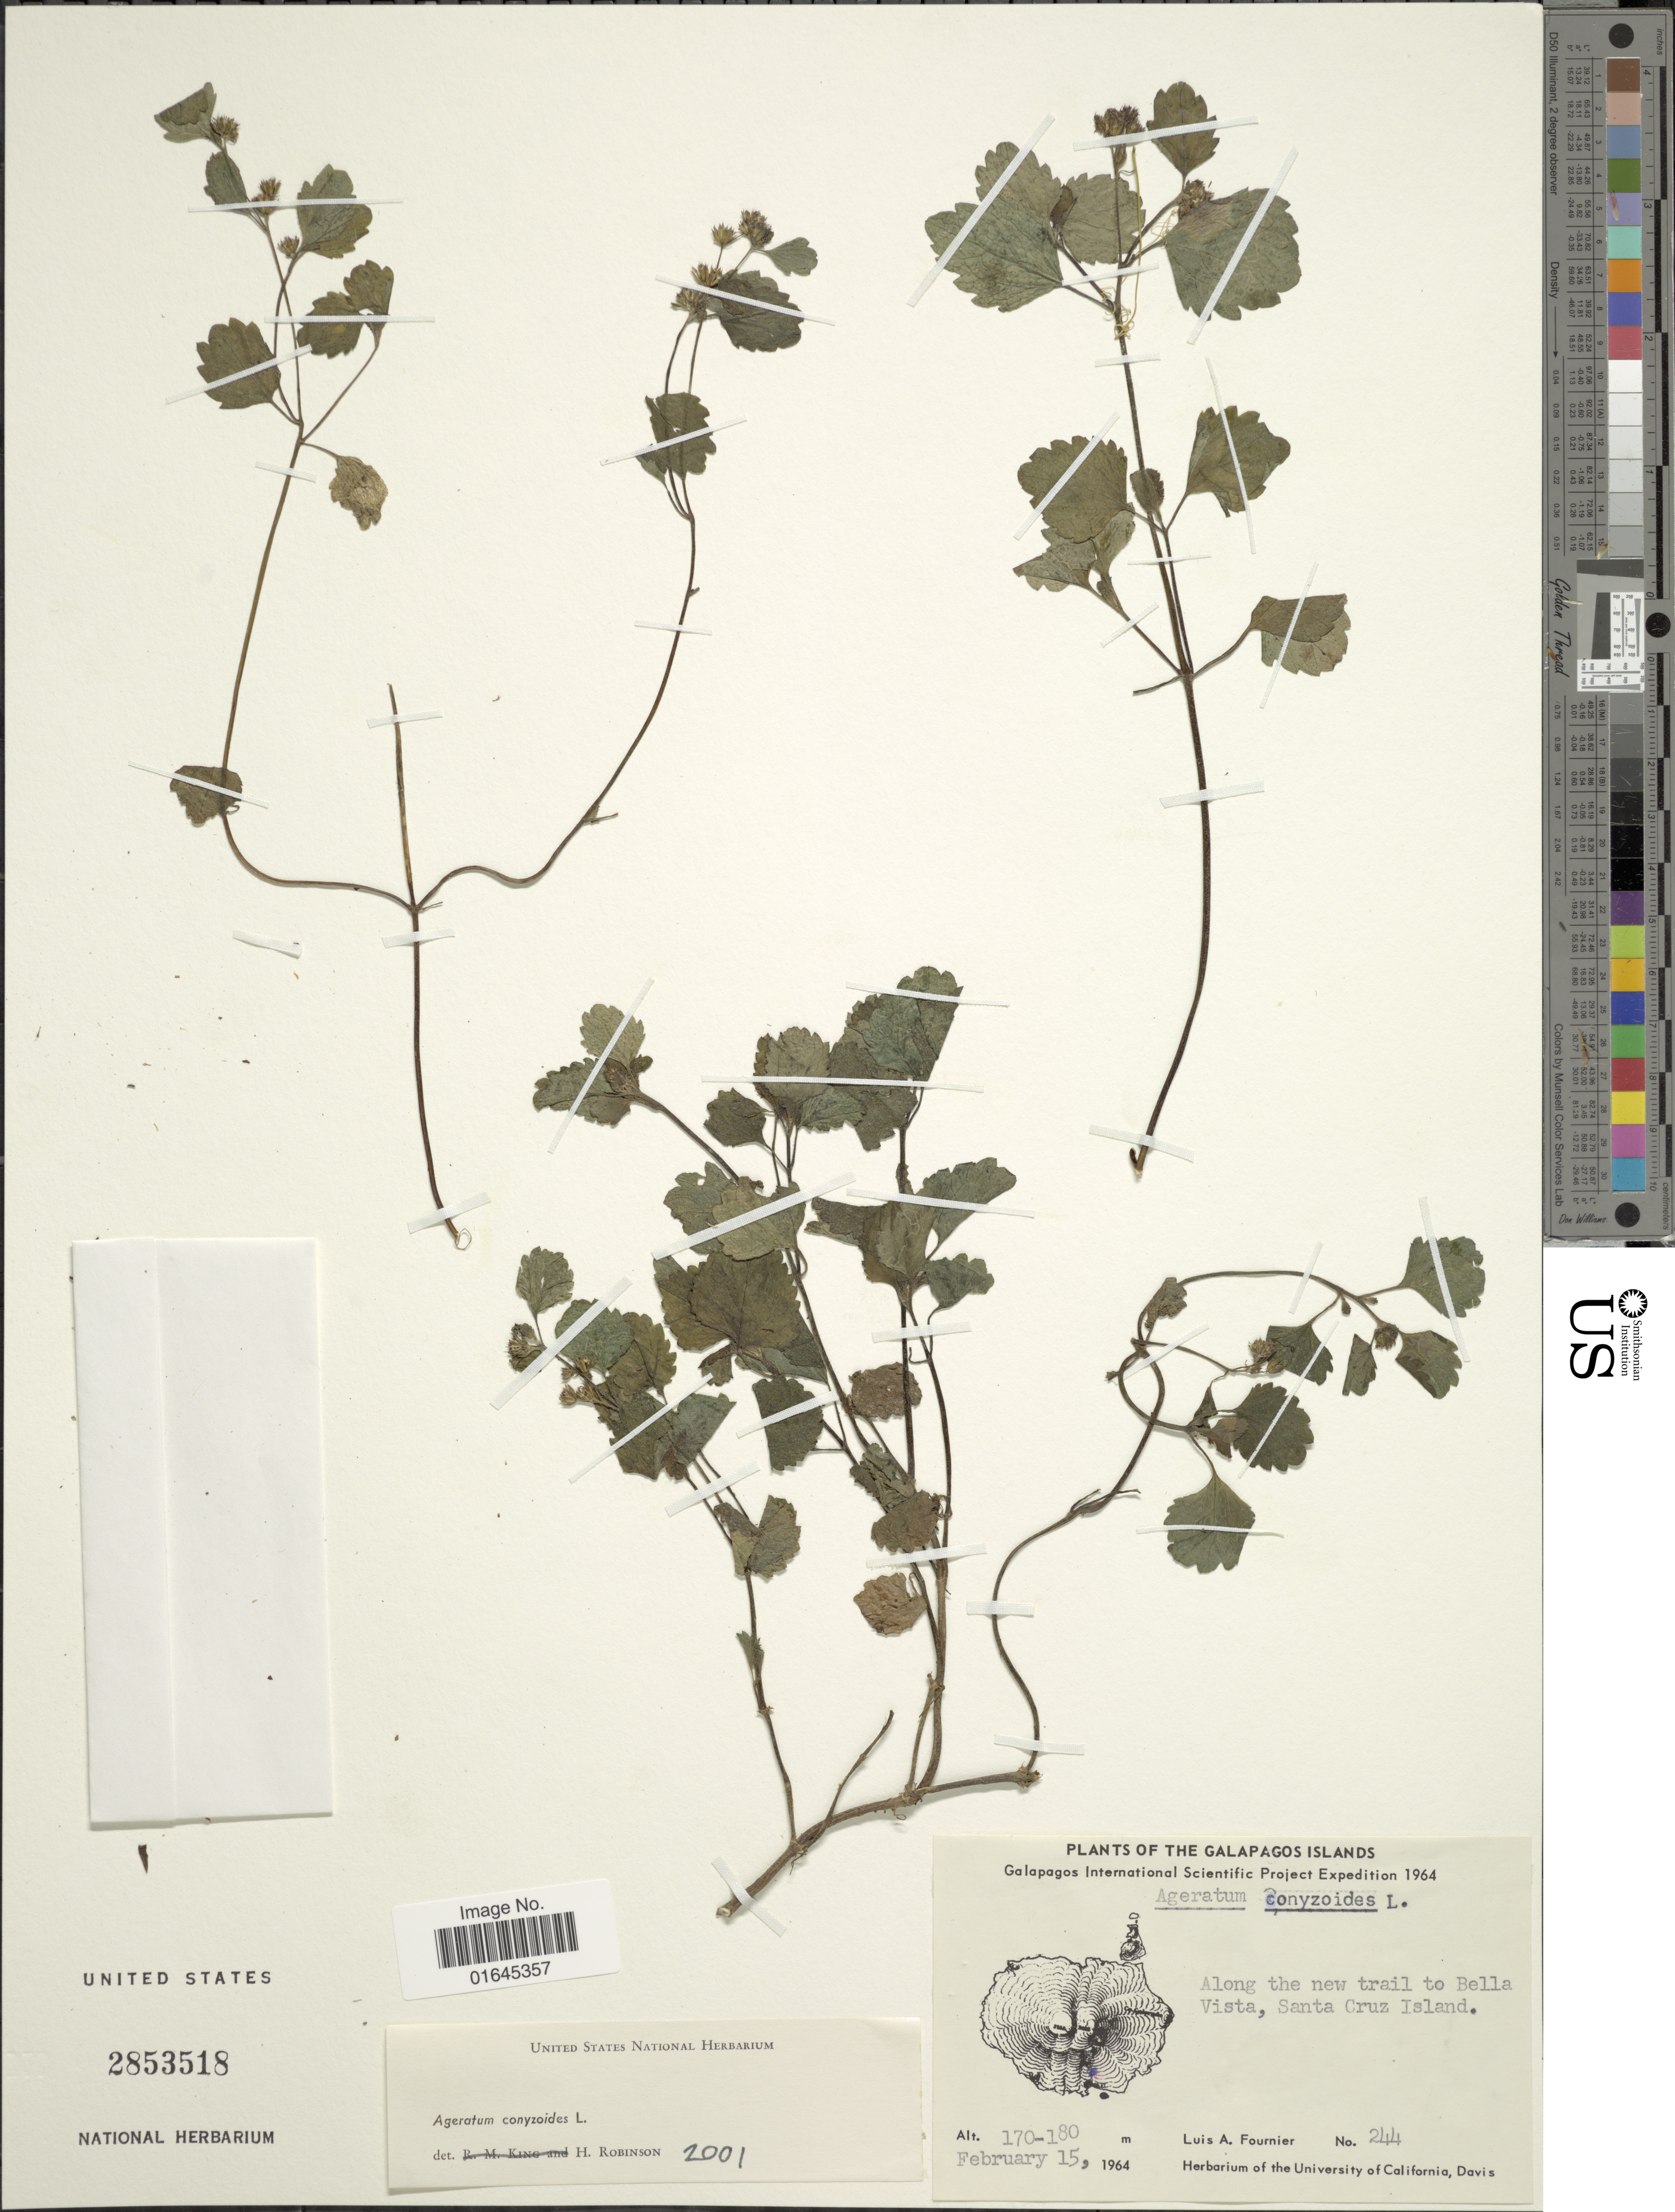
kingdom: Plantae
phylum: Tracheophyta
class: Magnoliopsida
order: Asterales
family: Asteraceae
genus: Ageratum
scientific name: Ageratum conyzoides subsp. conyzoides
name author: L.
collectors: L. A. Fournier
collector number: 244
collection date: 1964-02-15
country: Ecuador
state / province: Colón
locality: Galapagos Island, Along the new trail to Bella Vista, Santa Cruz Island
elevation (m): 170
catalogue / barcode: US 2853518